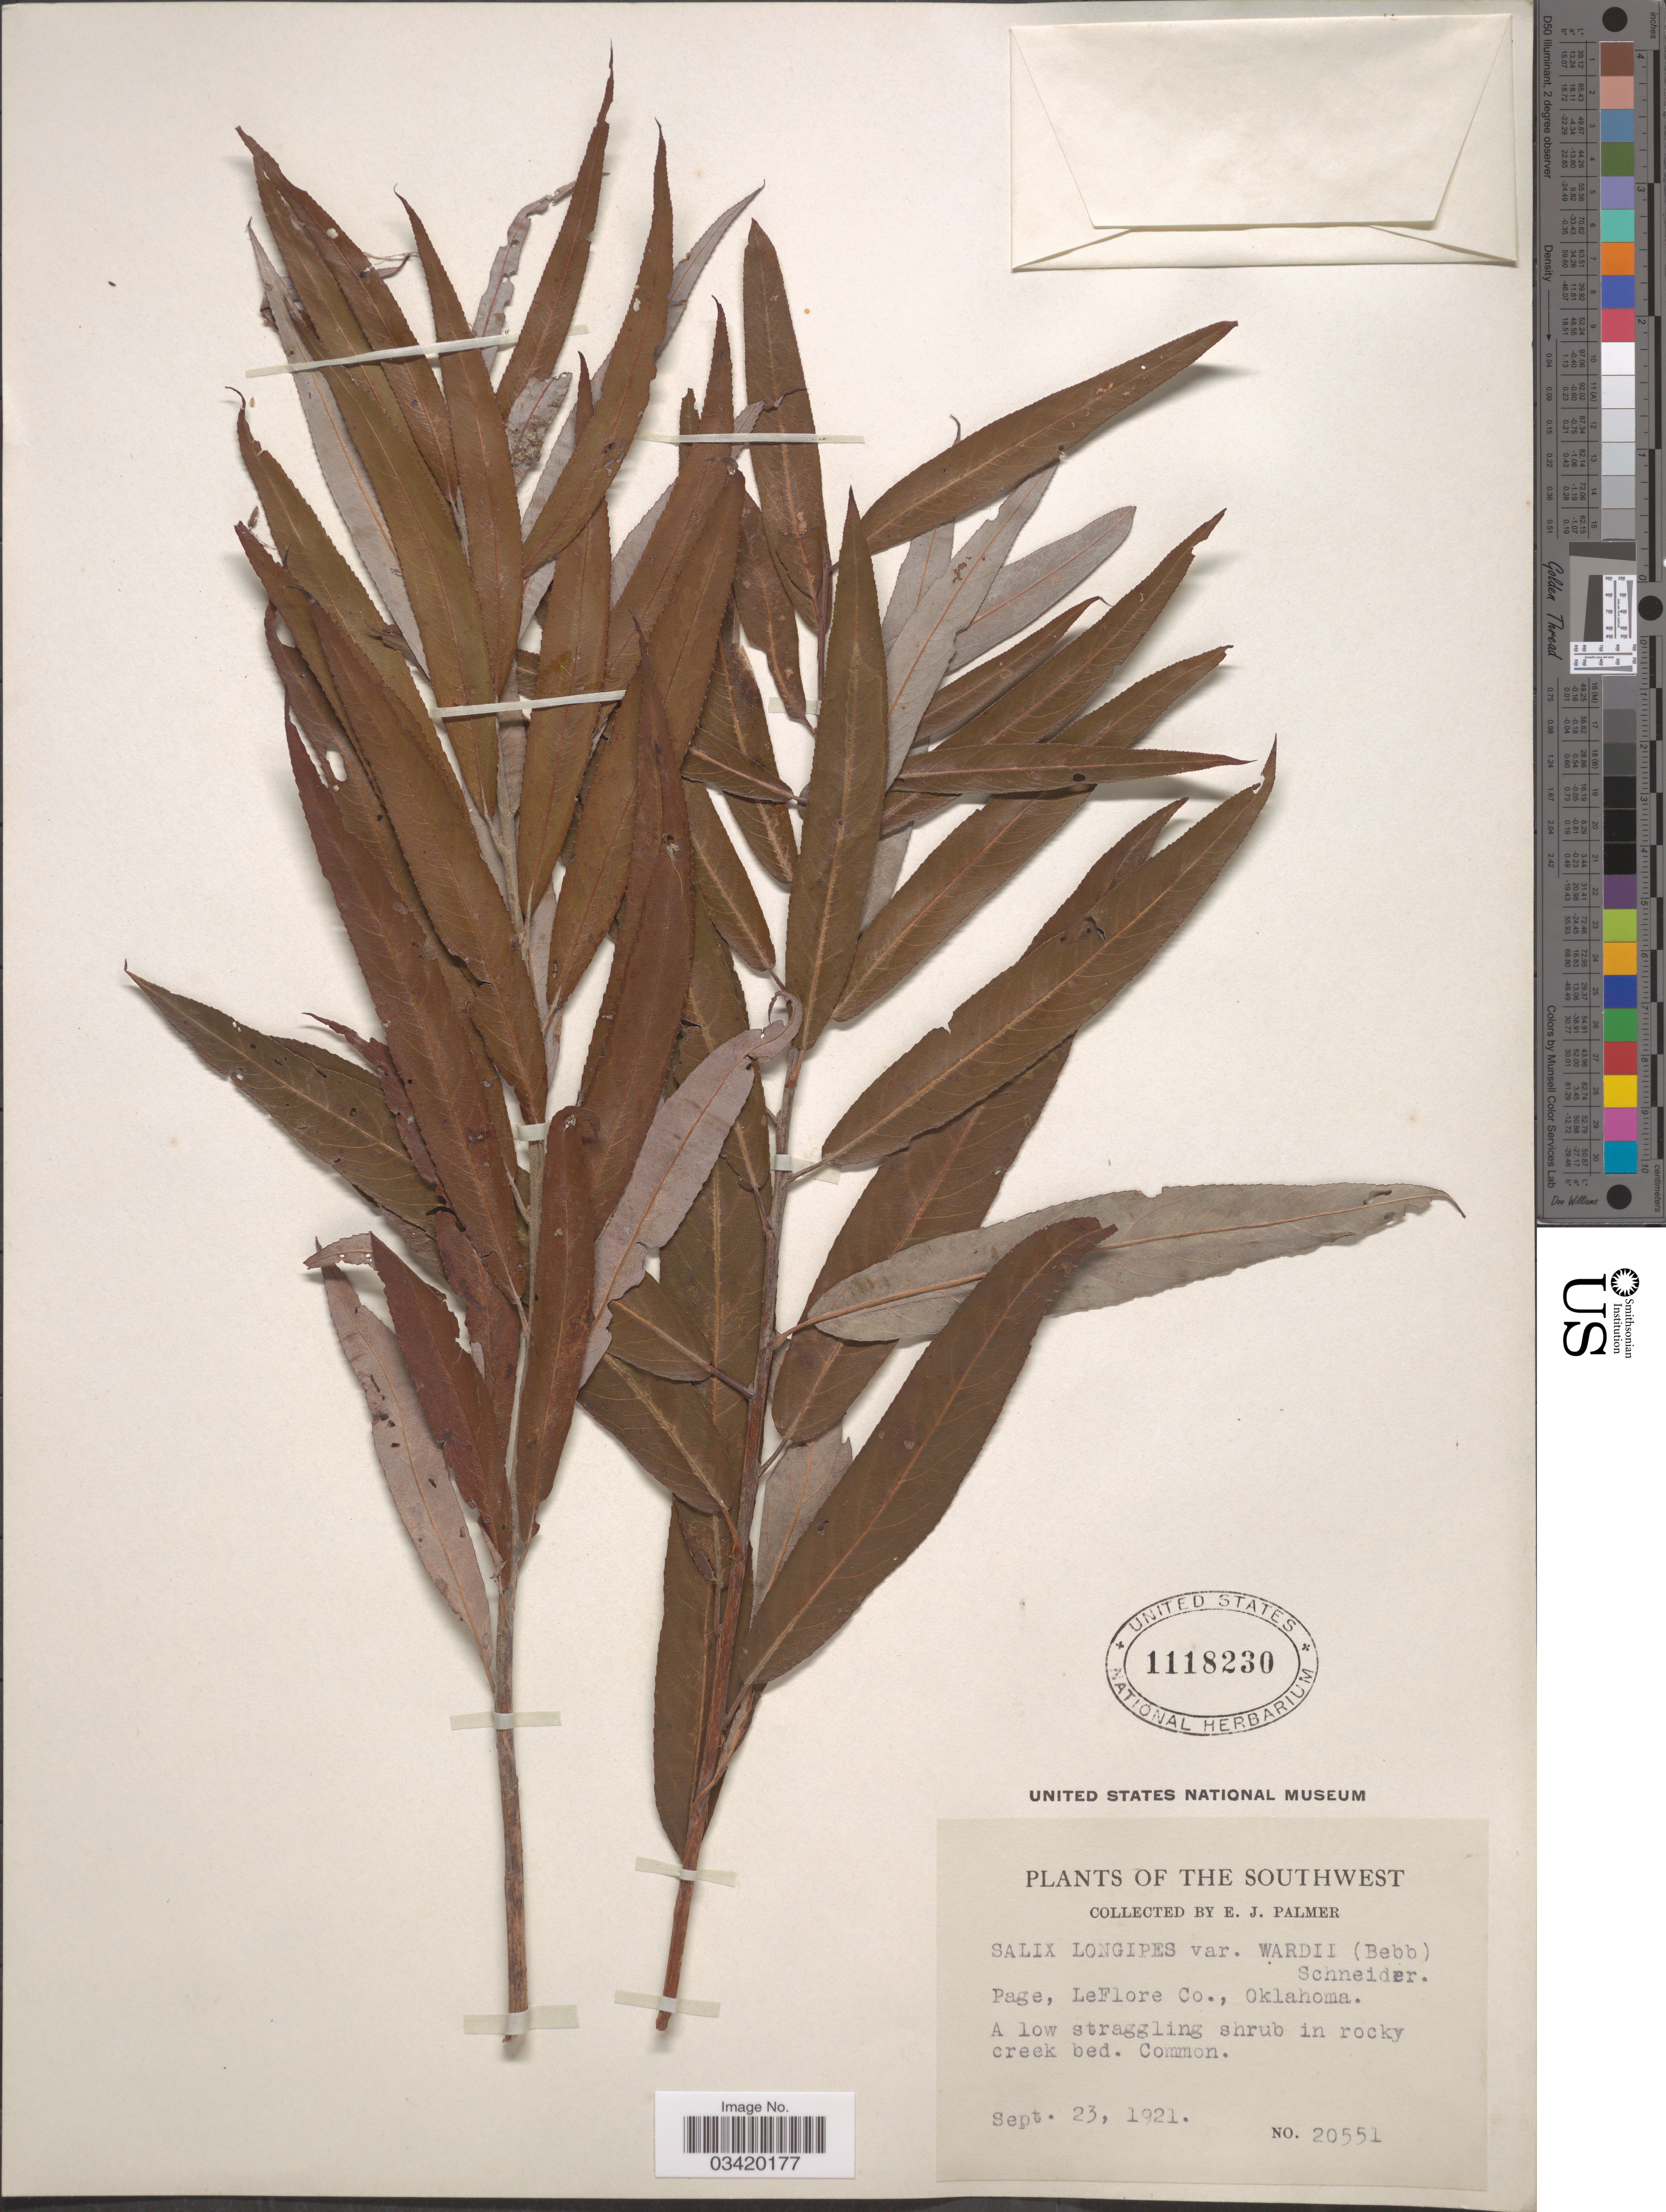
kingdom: Plantae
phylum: Tracheophyta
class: Magnoliopsida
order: Malpighiales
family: Salicaceae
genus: Salix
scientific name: Salix caroliniana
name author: Michx.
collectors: E. J. Palmer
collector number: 20551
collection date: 1921-09-23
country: United States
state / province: Oklahoma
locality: The Southwest. Page, LeFlore Co.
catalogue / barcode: US 1118230